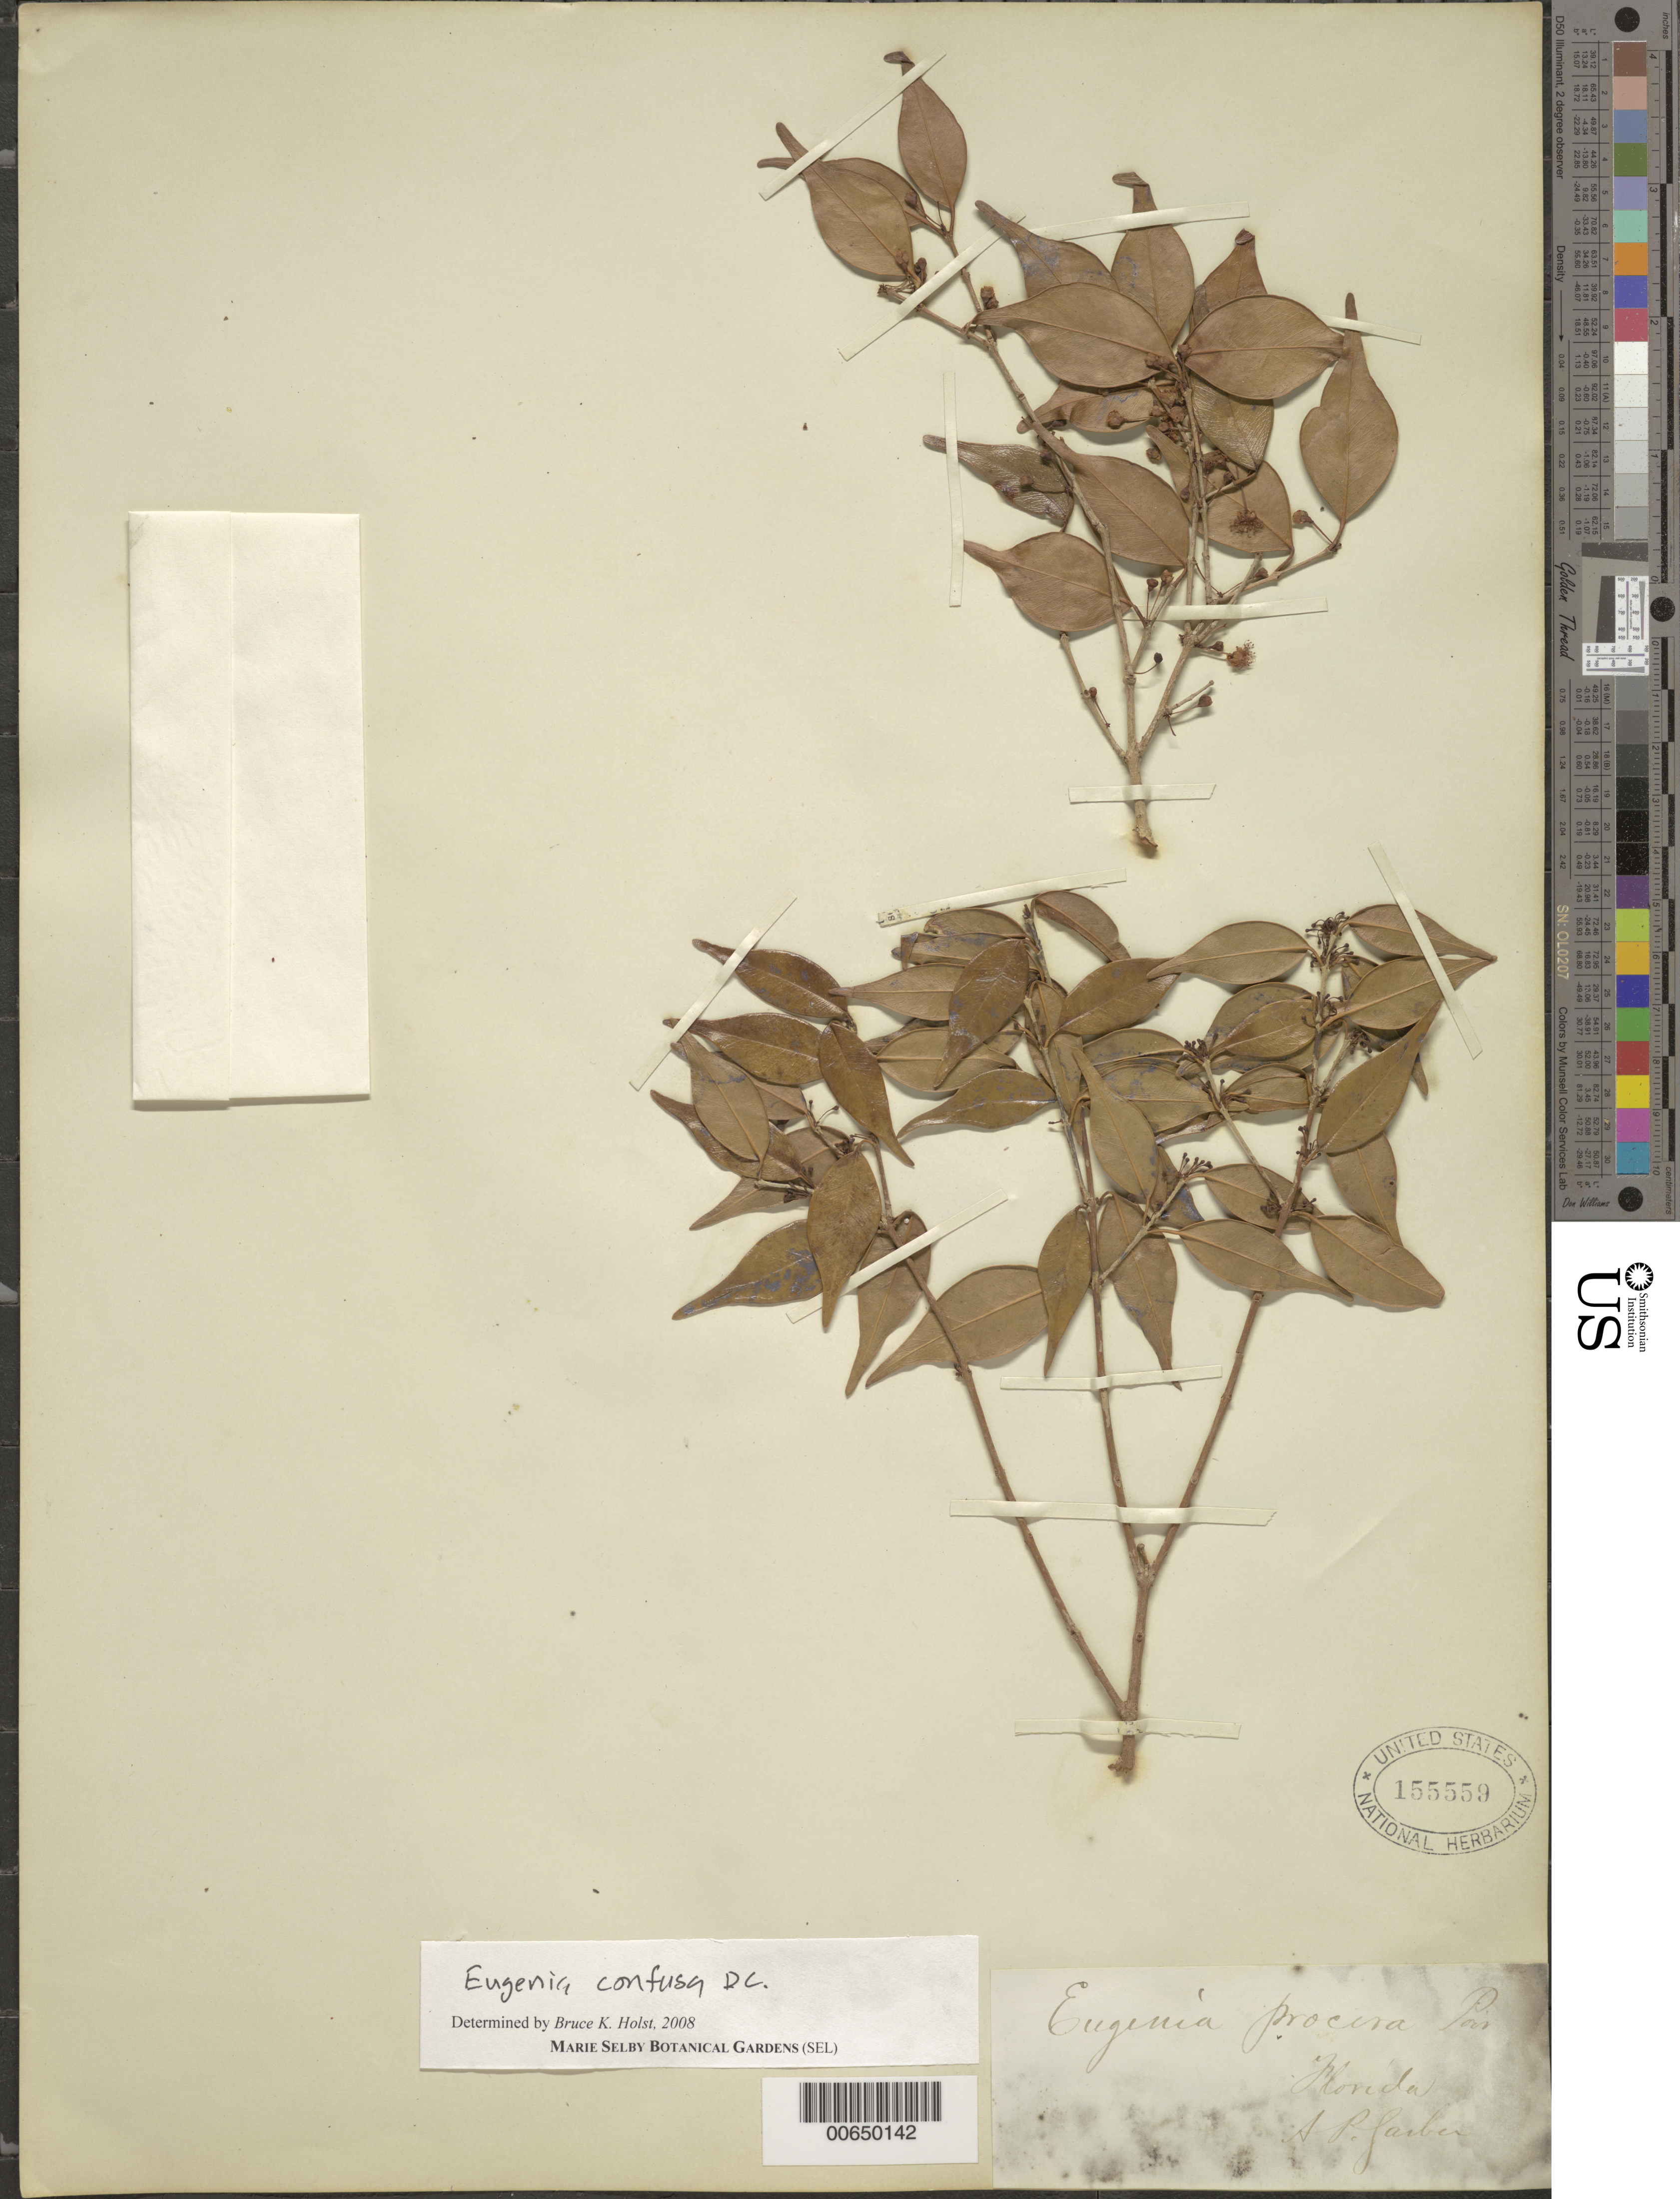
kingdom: Plantae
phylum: Tracheophyta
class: Magnoliopsida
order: Myrtales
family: Myrtaceae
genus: Eugenia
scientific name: Eugenia rhombea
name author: (O. Berg) Krug & Urb.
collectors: A. P. Garber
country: United States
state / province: Florida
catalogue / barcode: US 155559